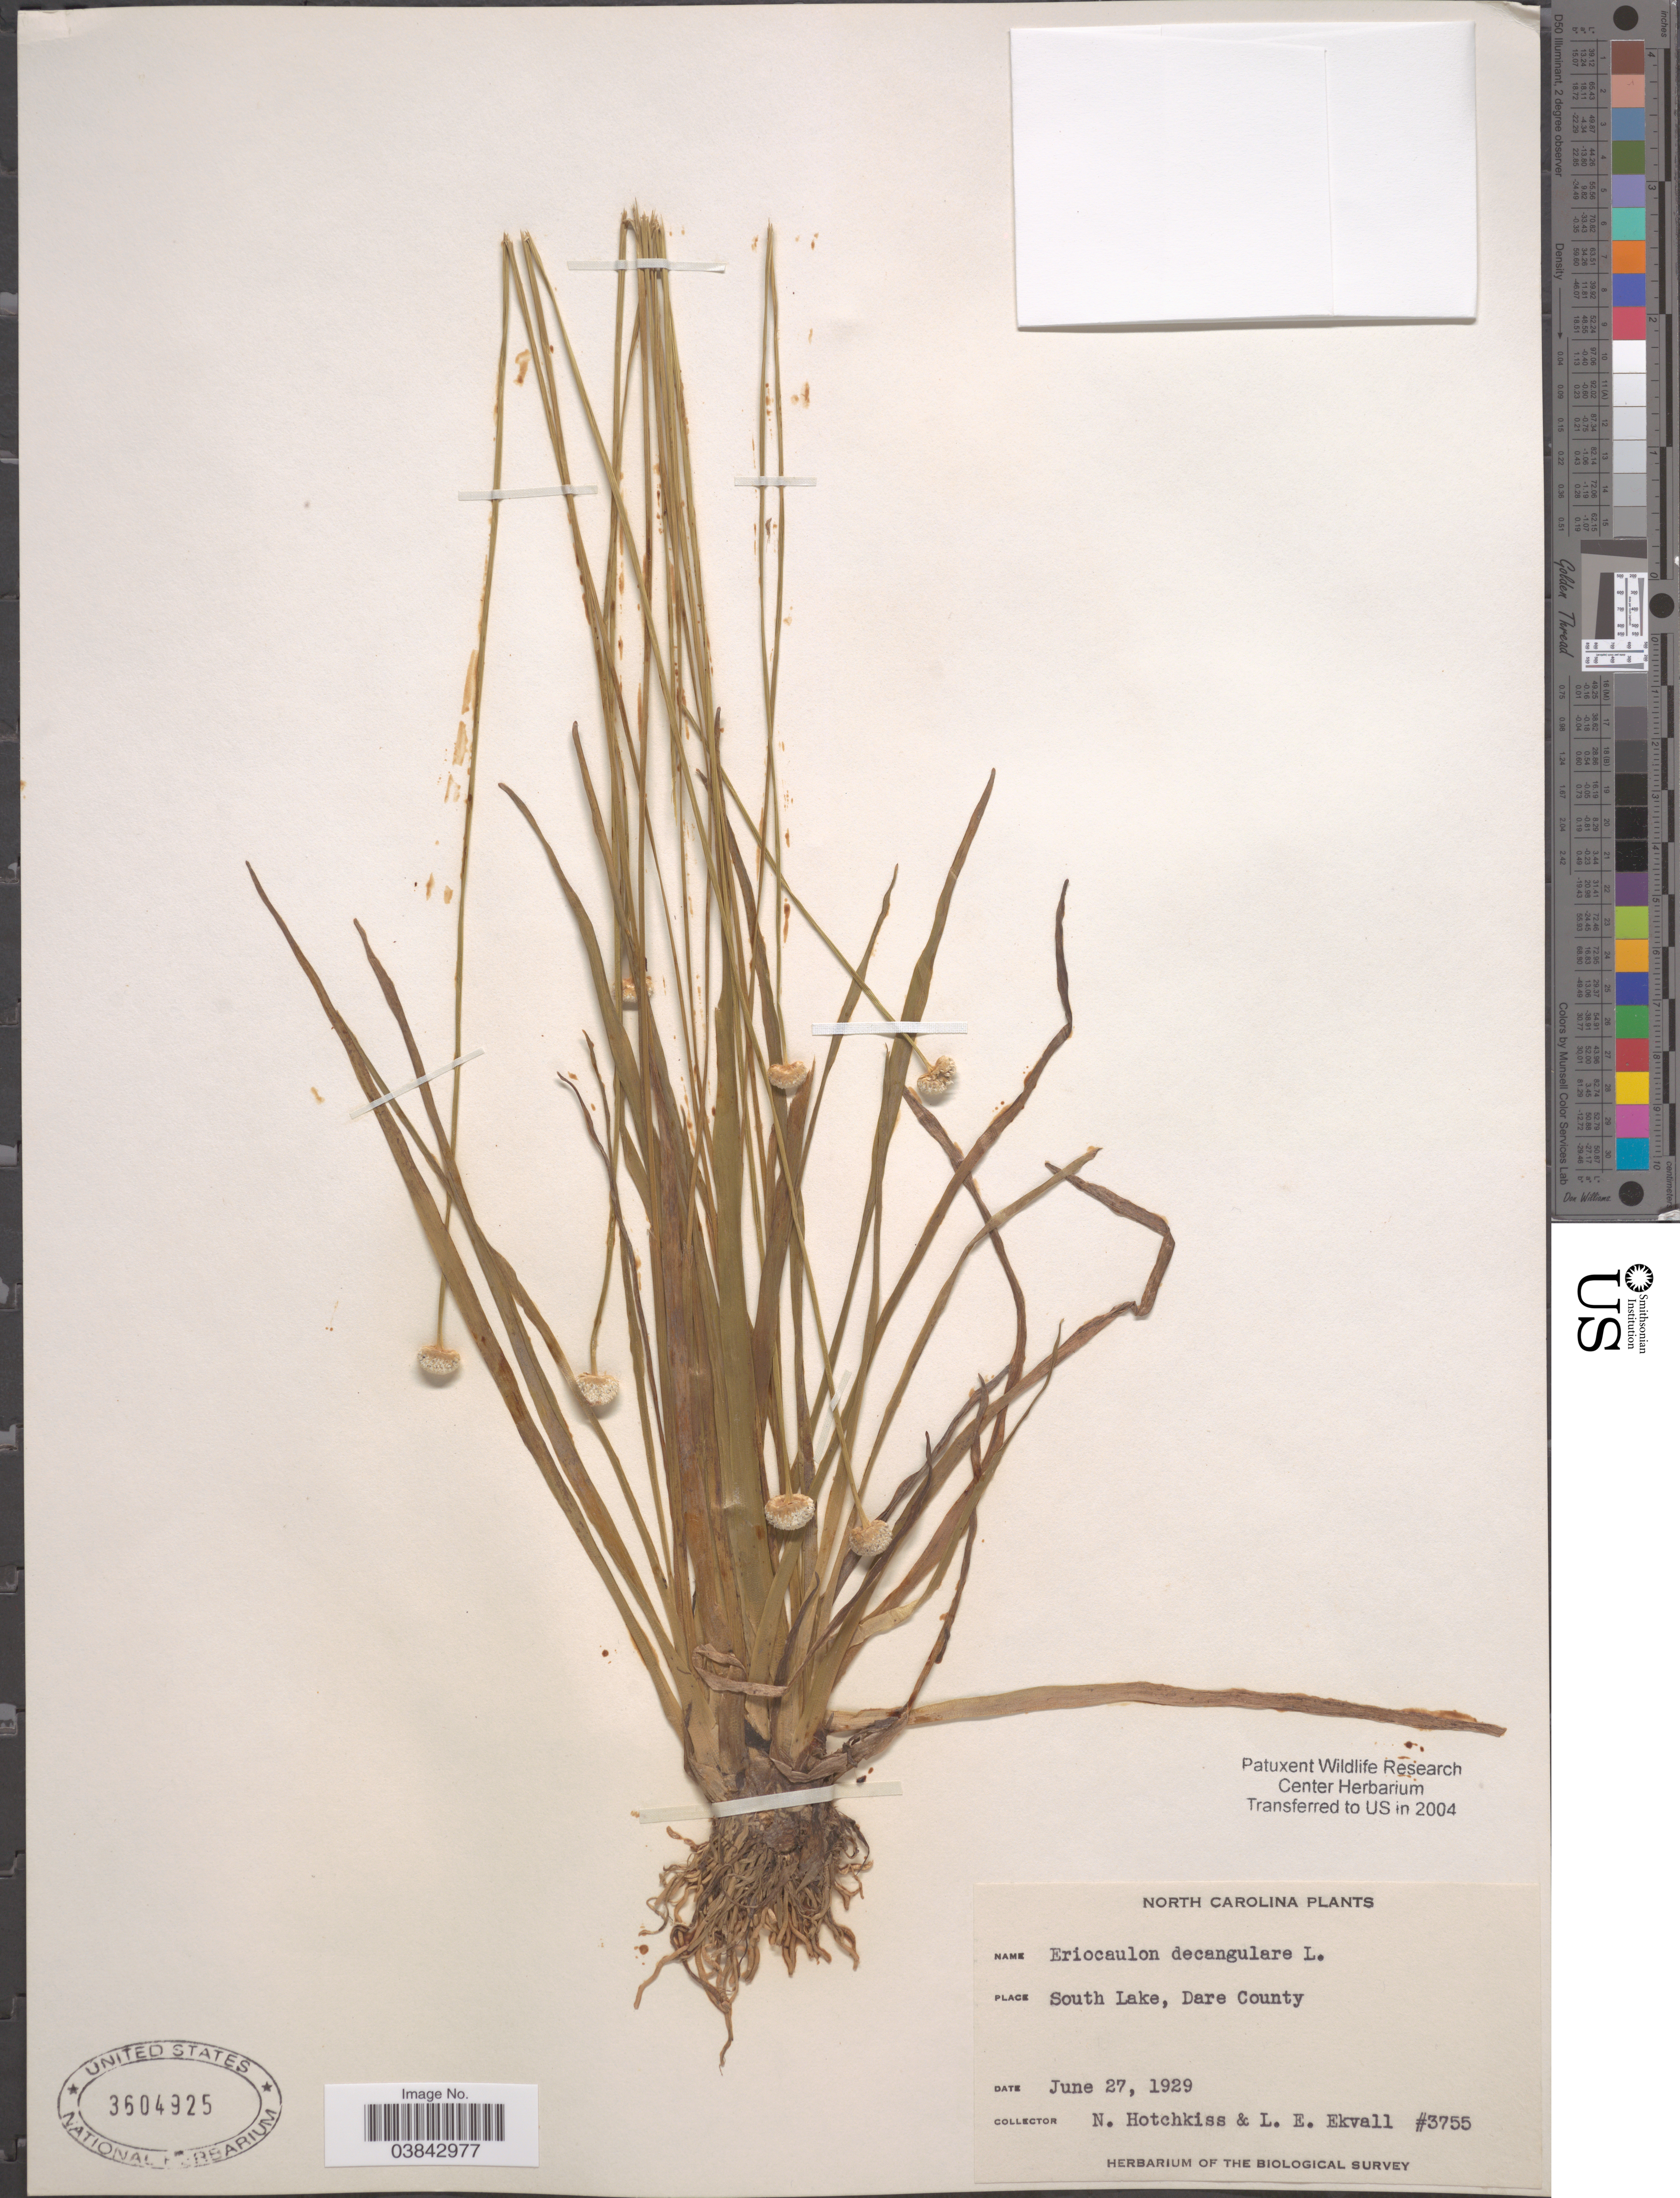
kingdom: Plantae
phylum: Tracheophyta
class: Liliopsida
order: Poales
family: Eriocaulaceae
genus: Eriocaulon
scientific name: Eriocaulon decangulare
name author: L.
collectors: N. Hotchkiss & L. Ekvall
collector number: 3755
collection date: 1929-06-27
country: United States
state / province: North Carolina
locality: South Lake, Dare County.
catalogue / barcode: US 3604925